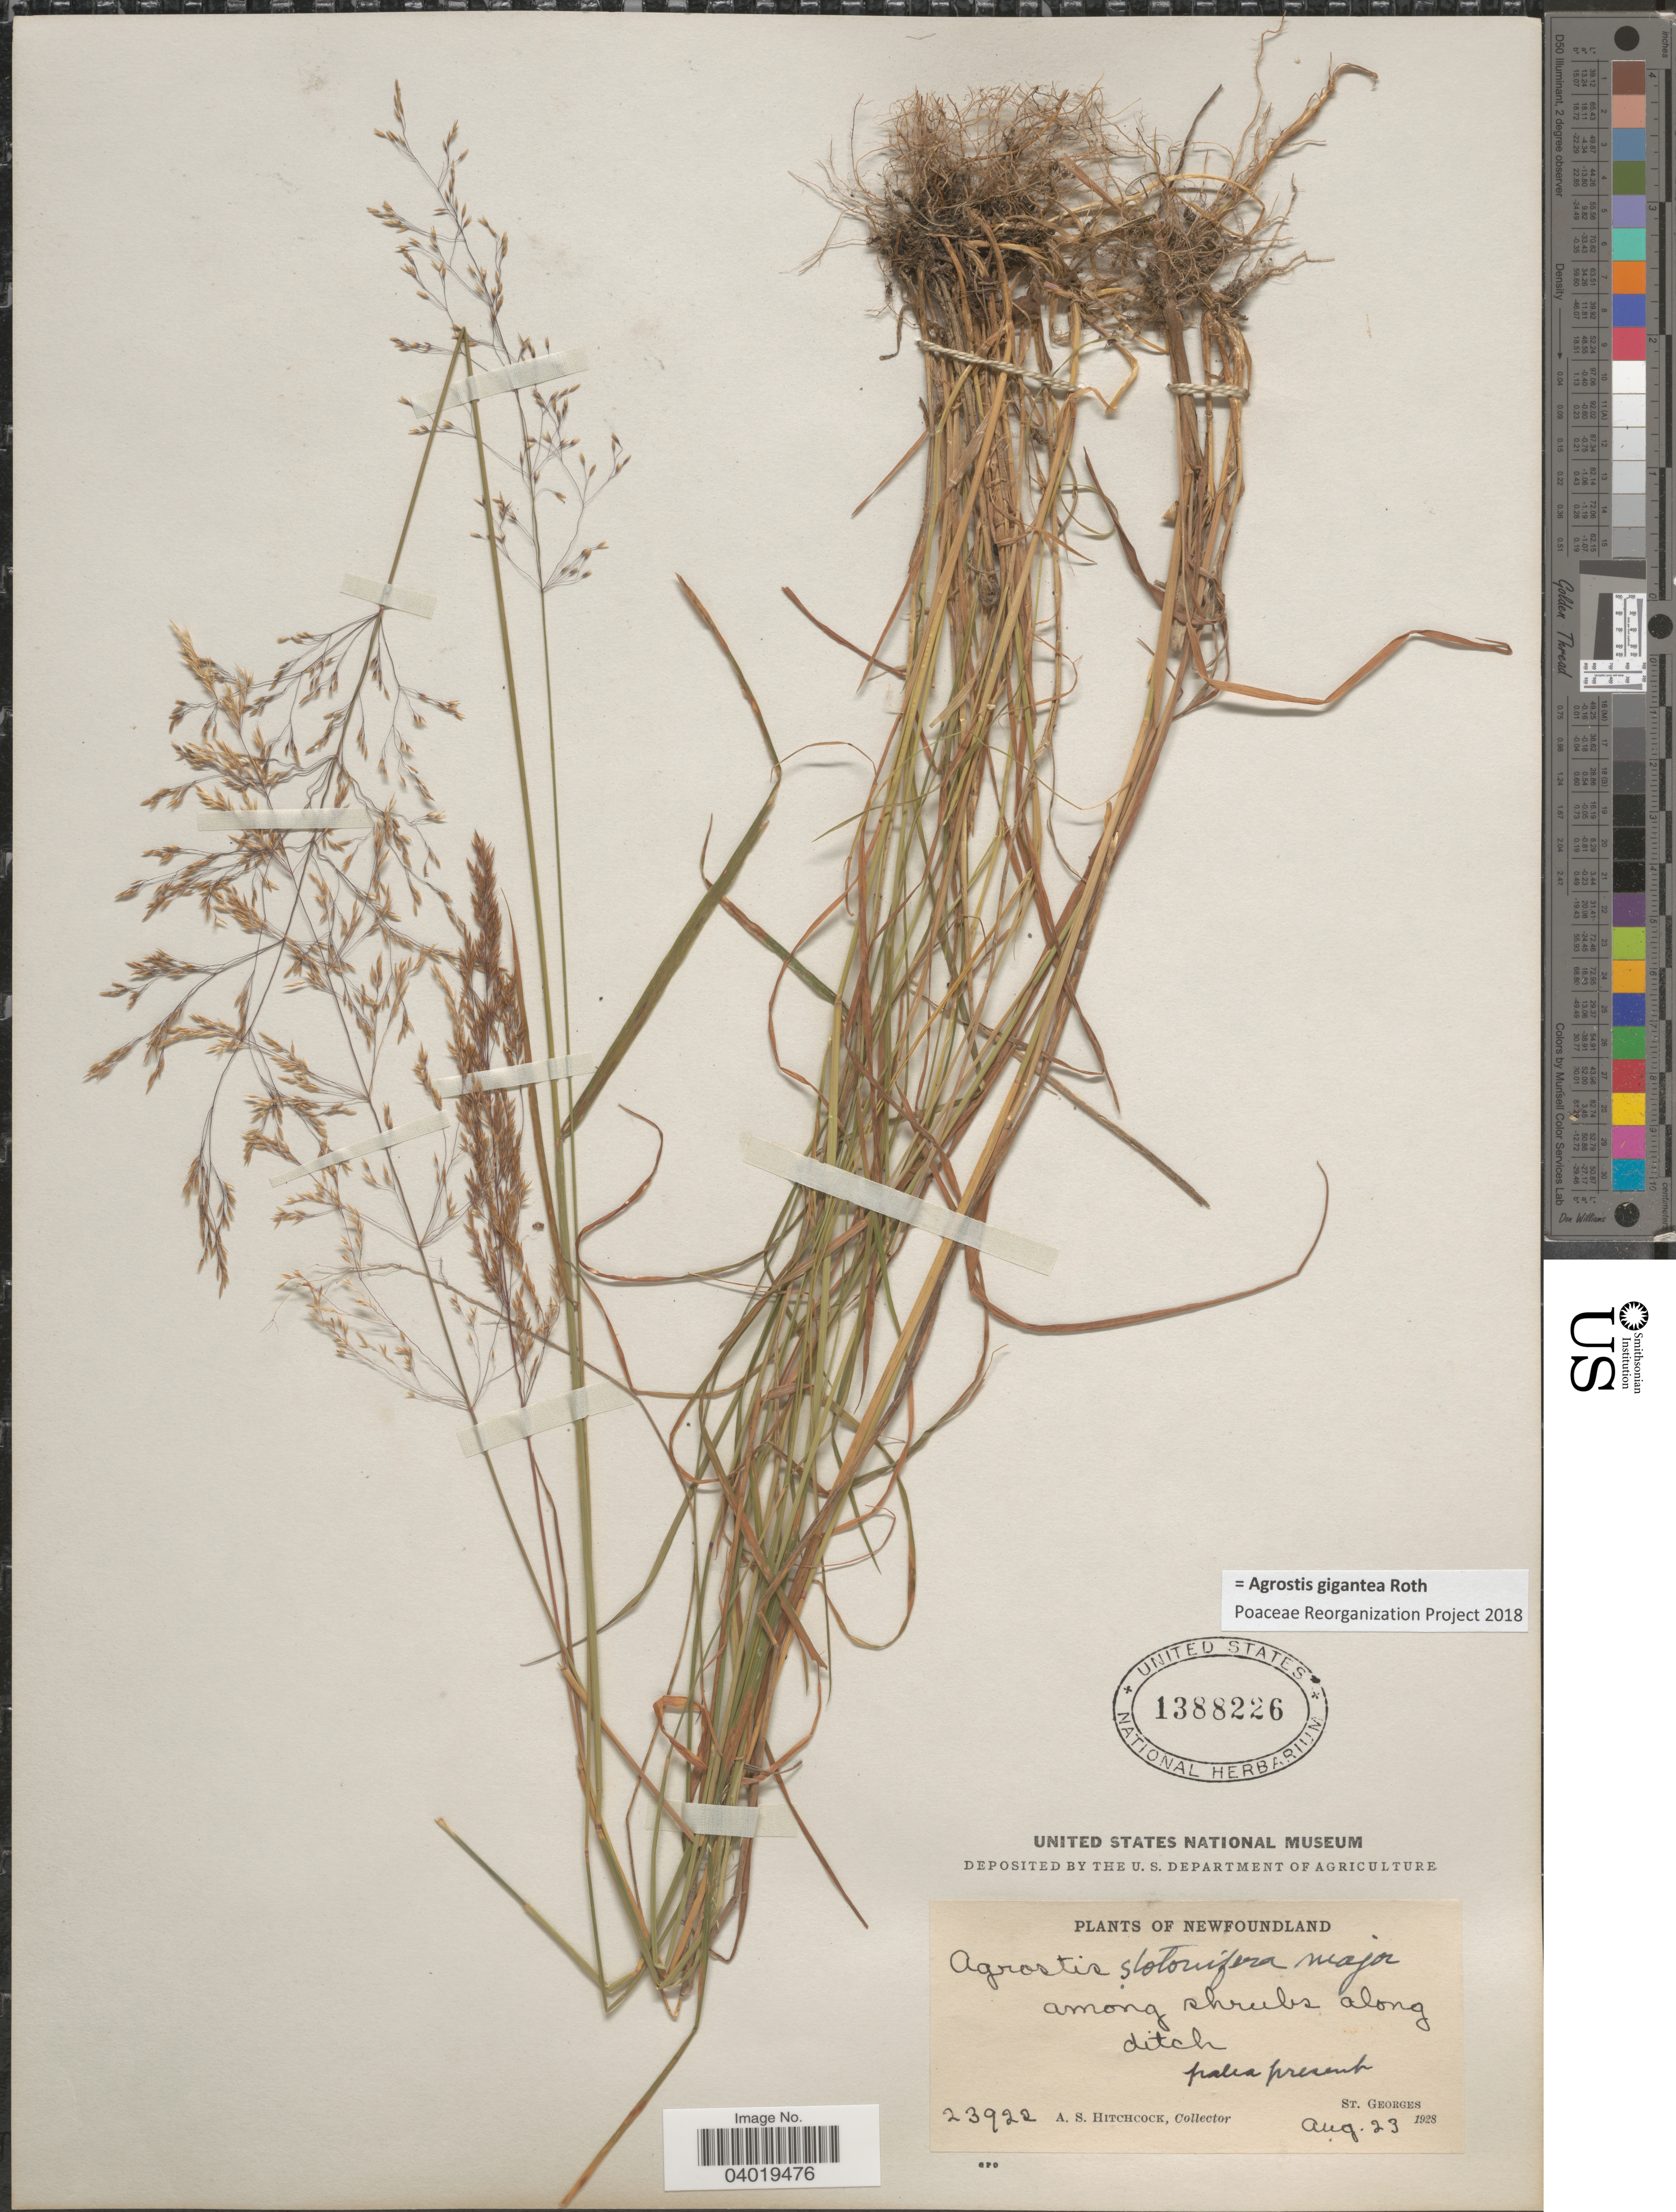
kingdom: Plantae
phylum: Tracheophyta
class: Liliopsida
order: Poales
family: Poaceae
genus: Agrostis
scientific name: Agrostis gigantea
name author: Roth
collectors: A. S. Hitchcock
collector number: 23922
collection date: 1928-08-23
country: Canada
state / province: Newfoundland and Labrador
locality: Among shrubs along ditch. St. Georges.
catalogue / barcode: US 1388226